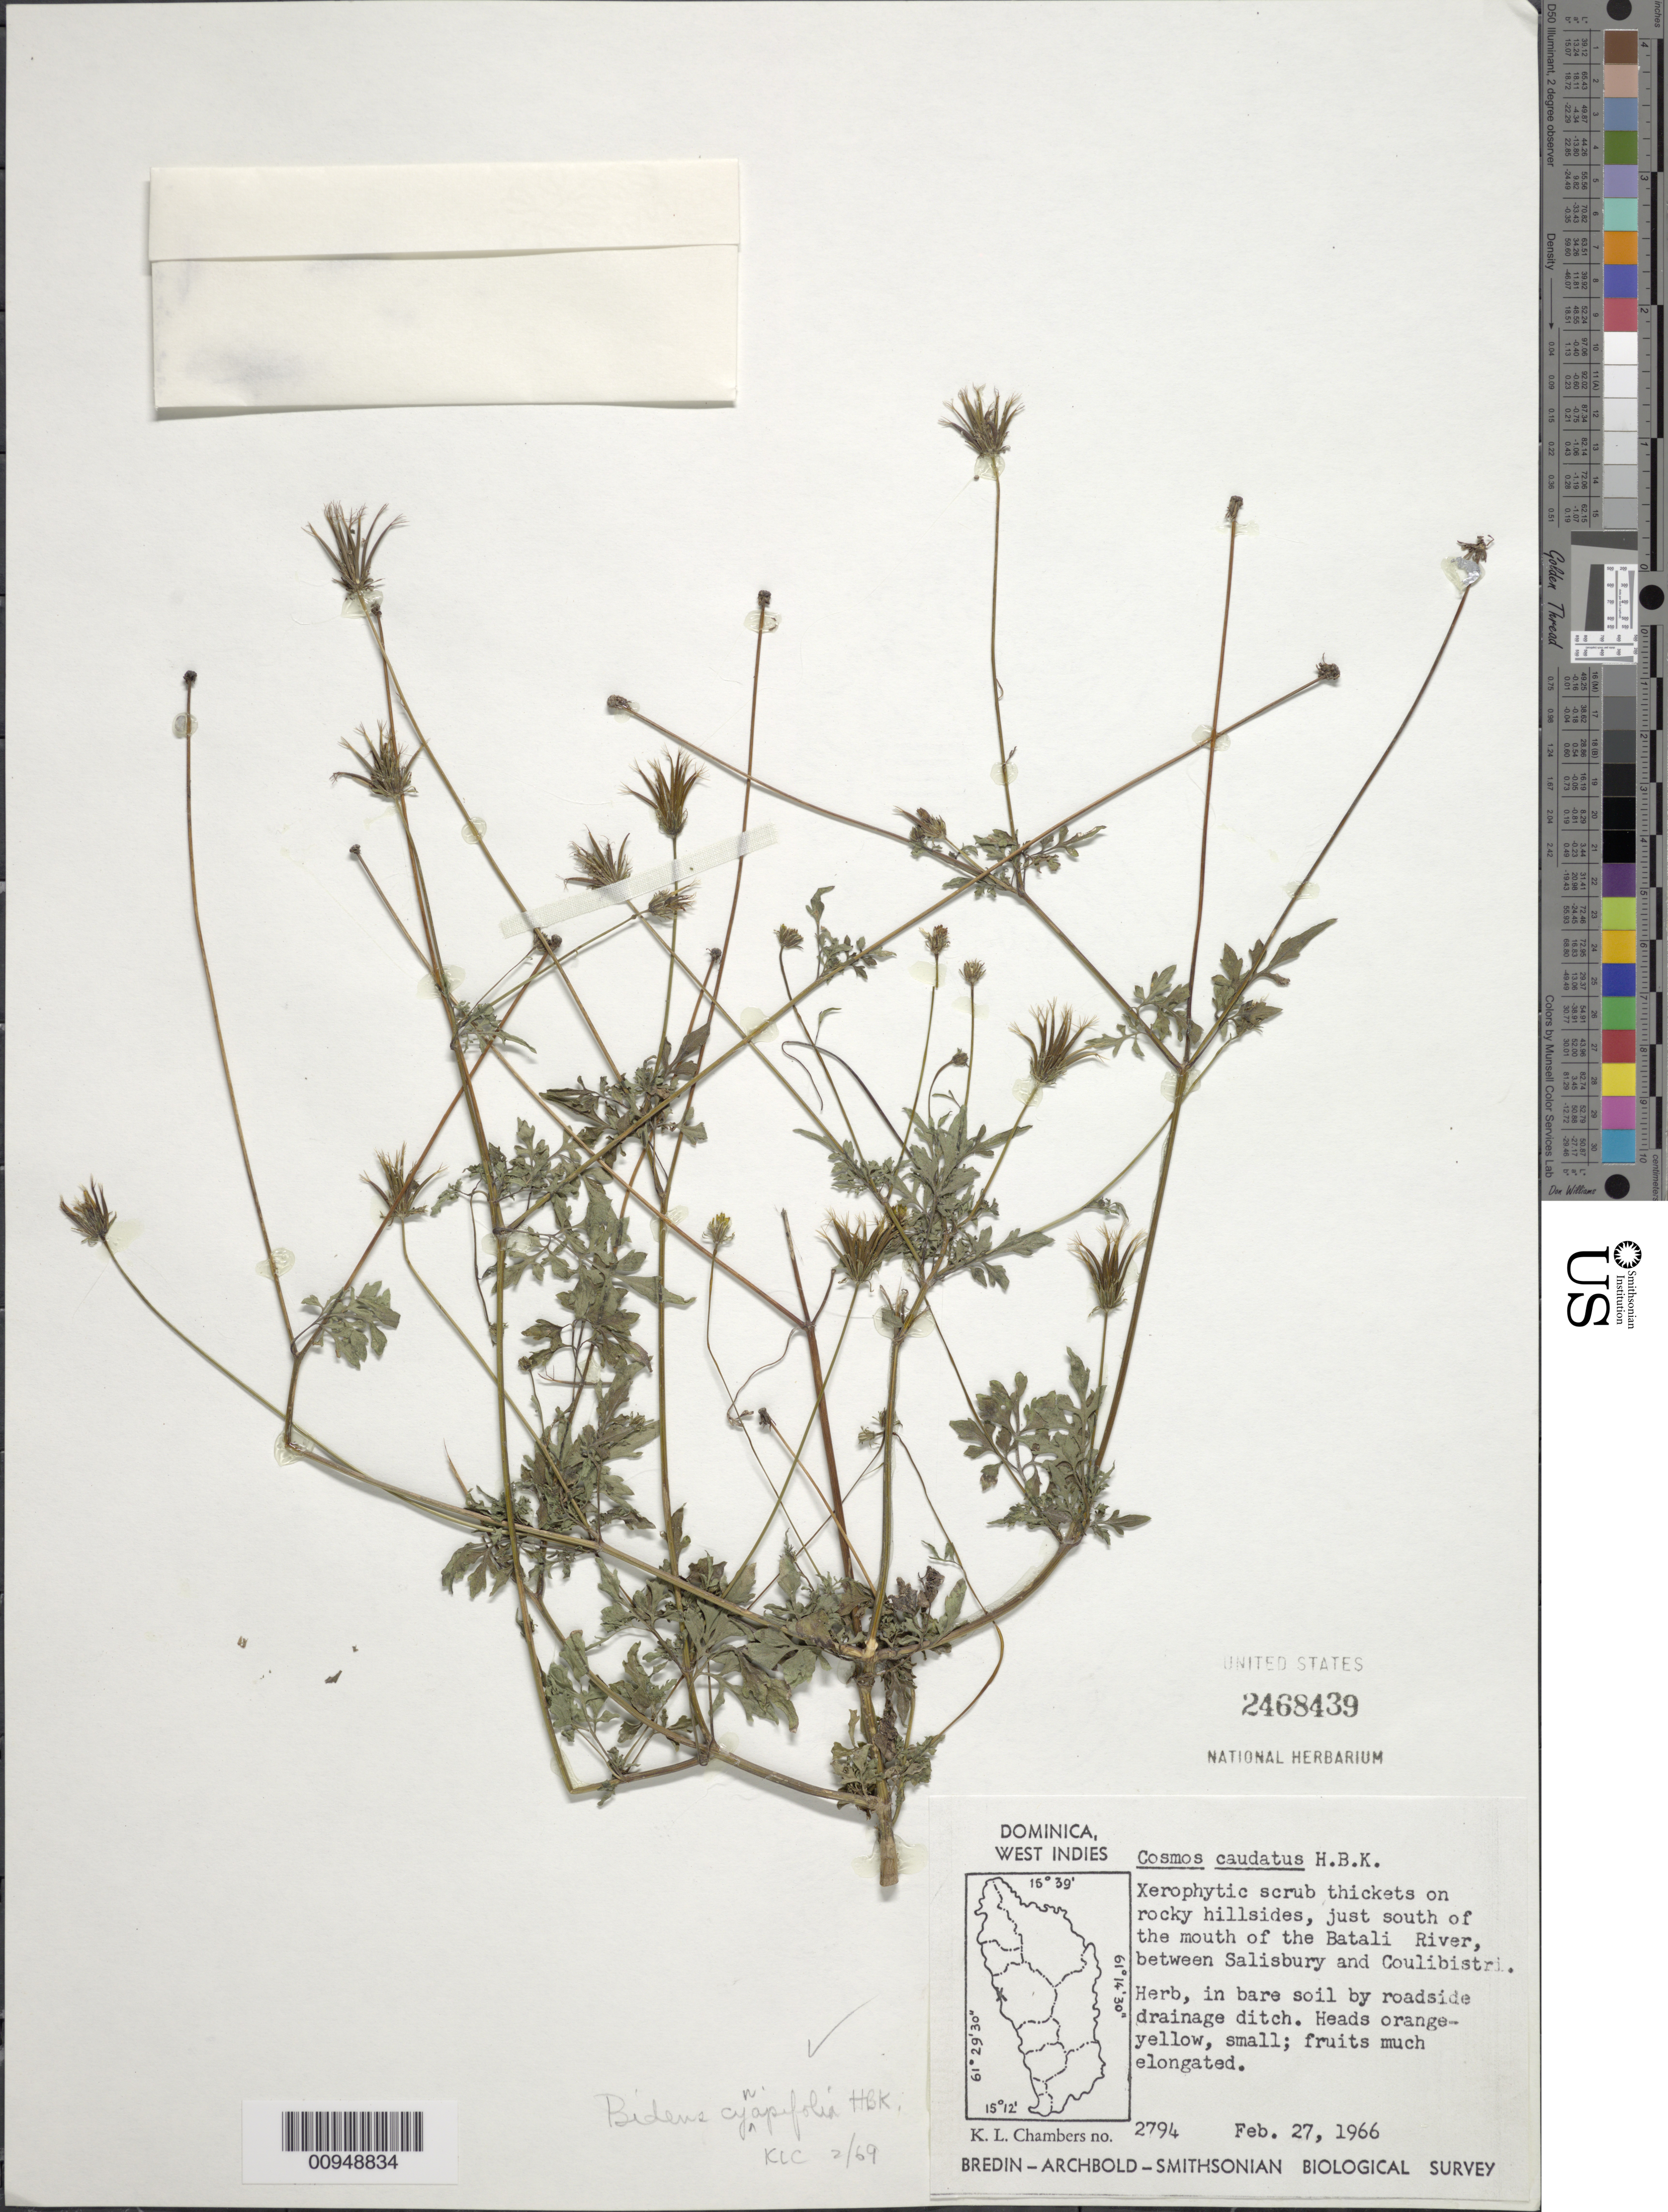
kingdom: Plantae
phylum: Tracheophyta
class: Magnoliopsida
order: Asterales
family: Asteraceae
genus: Bidens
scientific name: Bidens cynapiifolia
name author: Kunth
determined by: Chambers, K. L.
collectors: K. L. Chambers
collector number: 2794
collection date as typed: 27 Feb 1966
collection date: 1966-02-27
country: Dominica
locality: hillsides just S of the mouth of the Batali River, between Salisbury and Coulibistri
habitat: In bare soil by roadside drainage ditch, xerophytic scrub thickets on rocky hillsides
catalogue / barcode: US 2468439